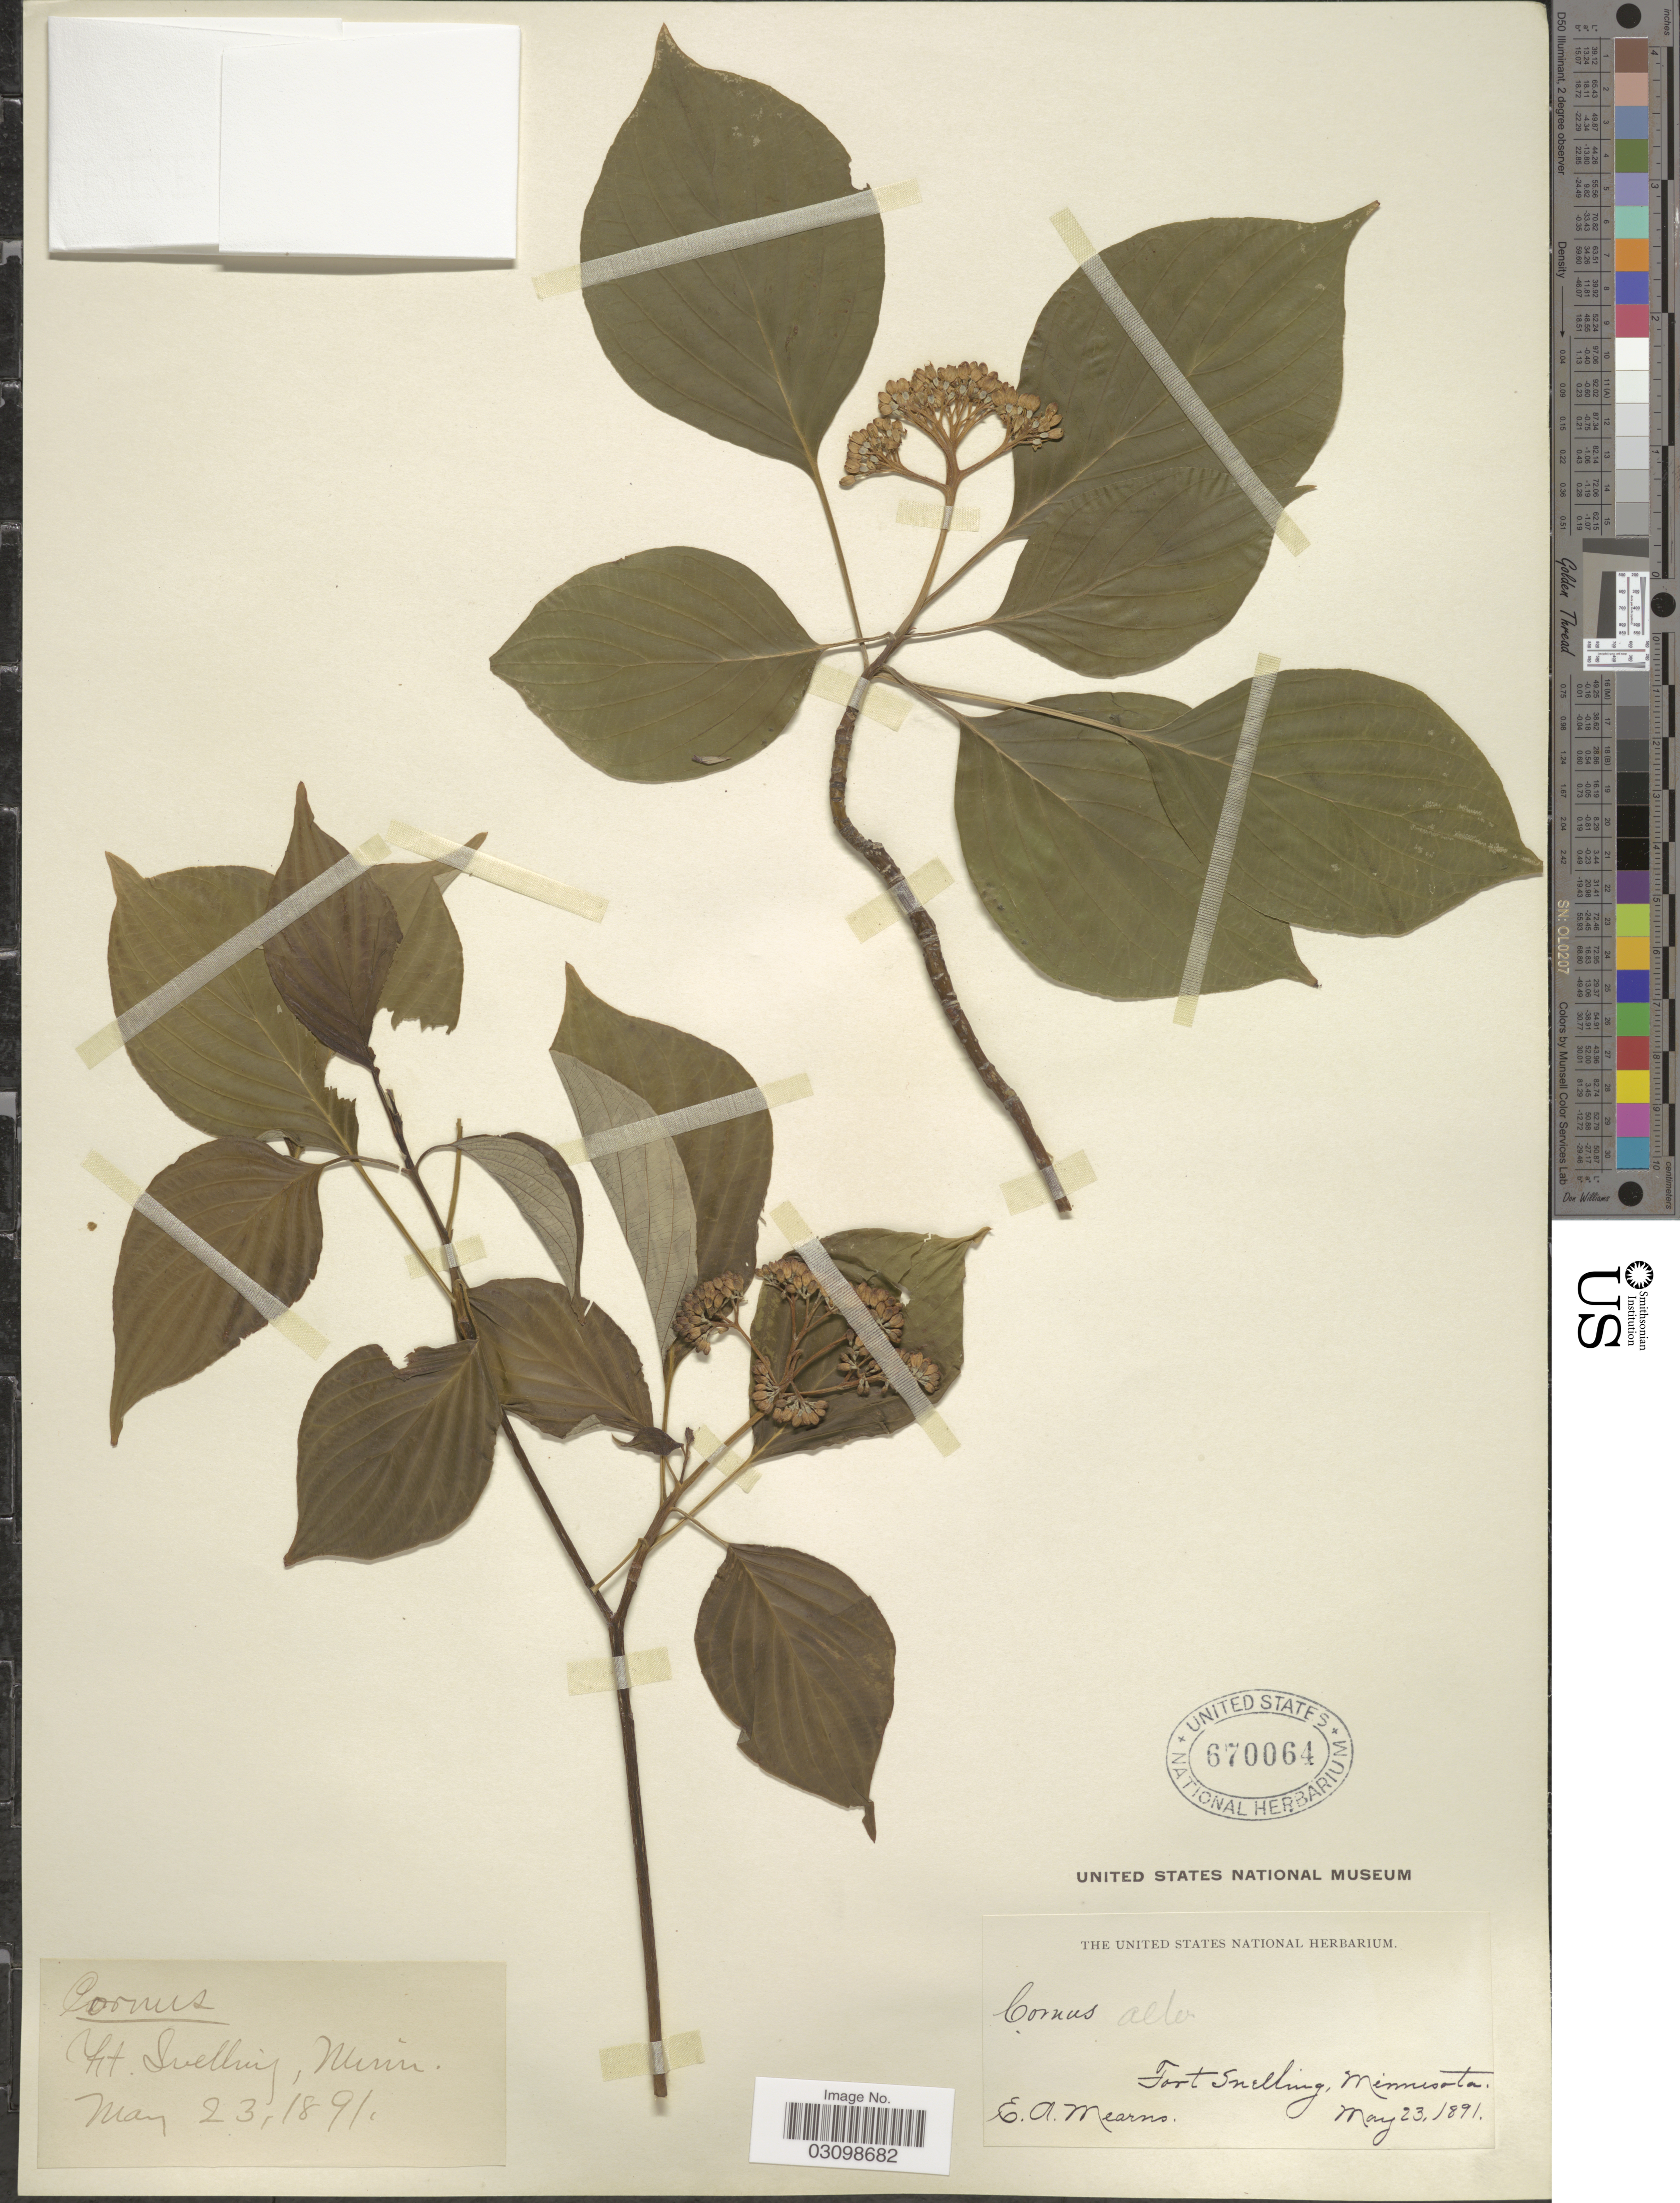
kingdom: Plantae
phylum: Tracheophyta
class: Magnoliopsida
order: Cornales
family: Cornaceae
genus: Cornus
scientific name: Cornus alternifolia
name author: L.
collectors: E. A. Mearns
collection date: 1891-05-23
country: United States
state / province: Minnesota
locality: Fort Snelling.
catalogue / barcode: US 670064